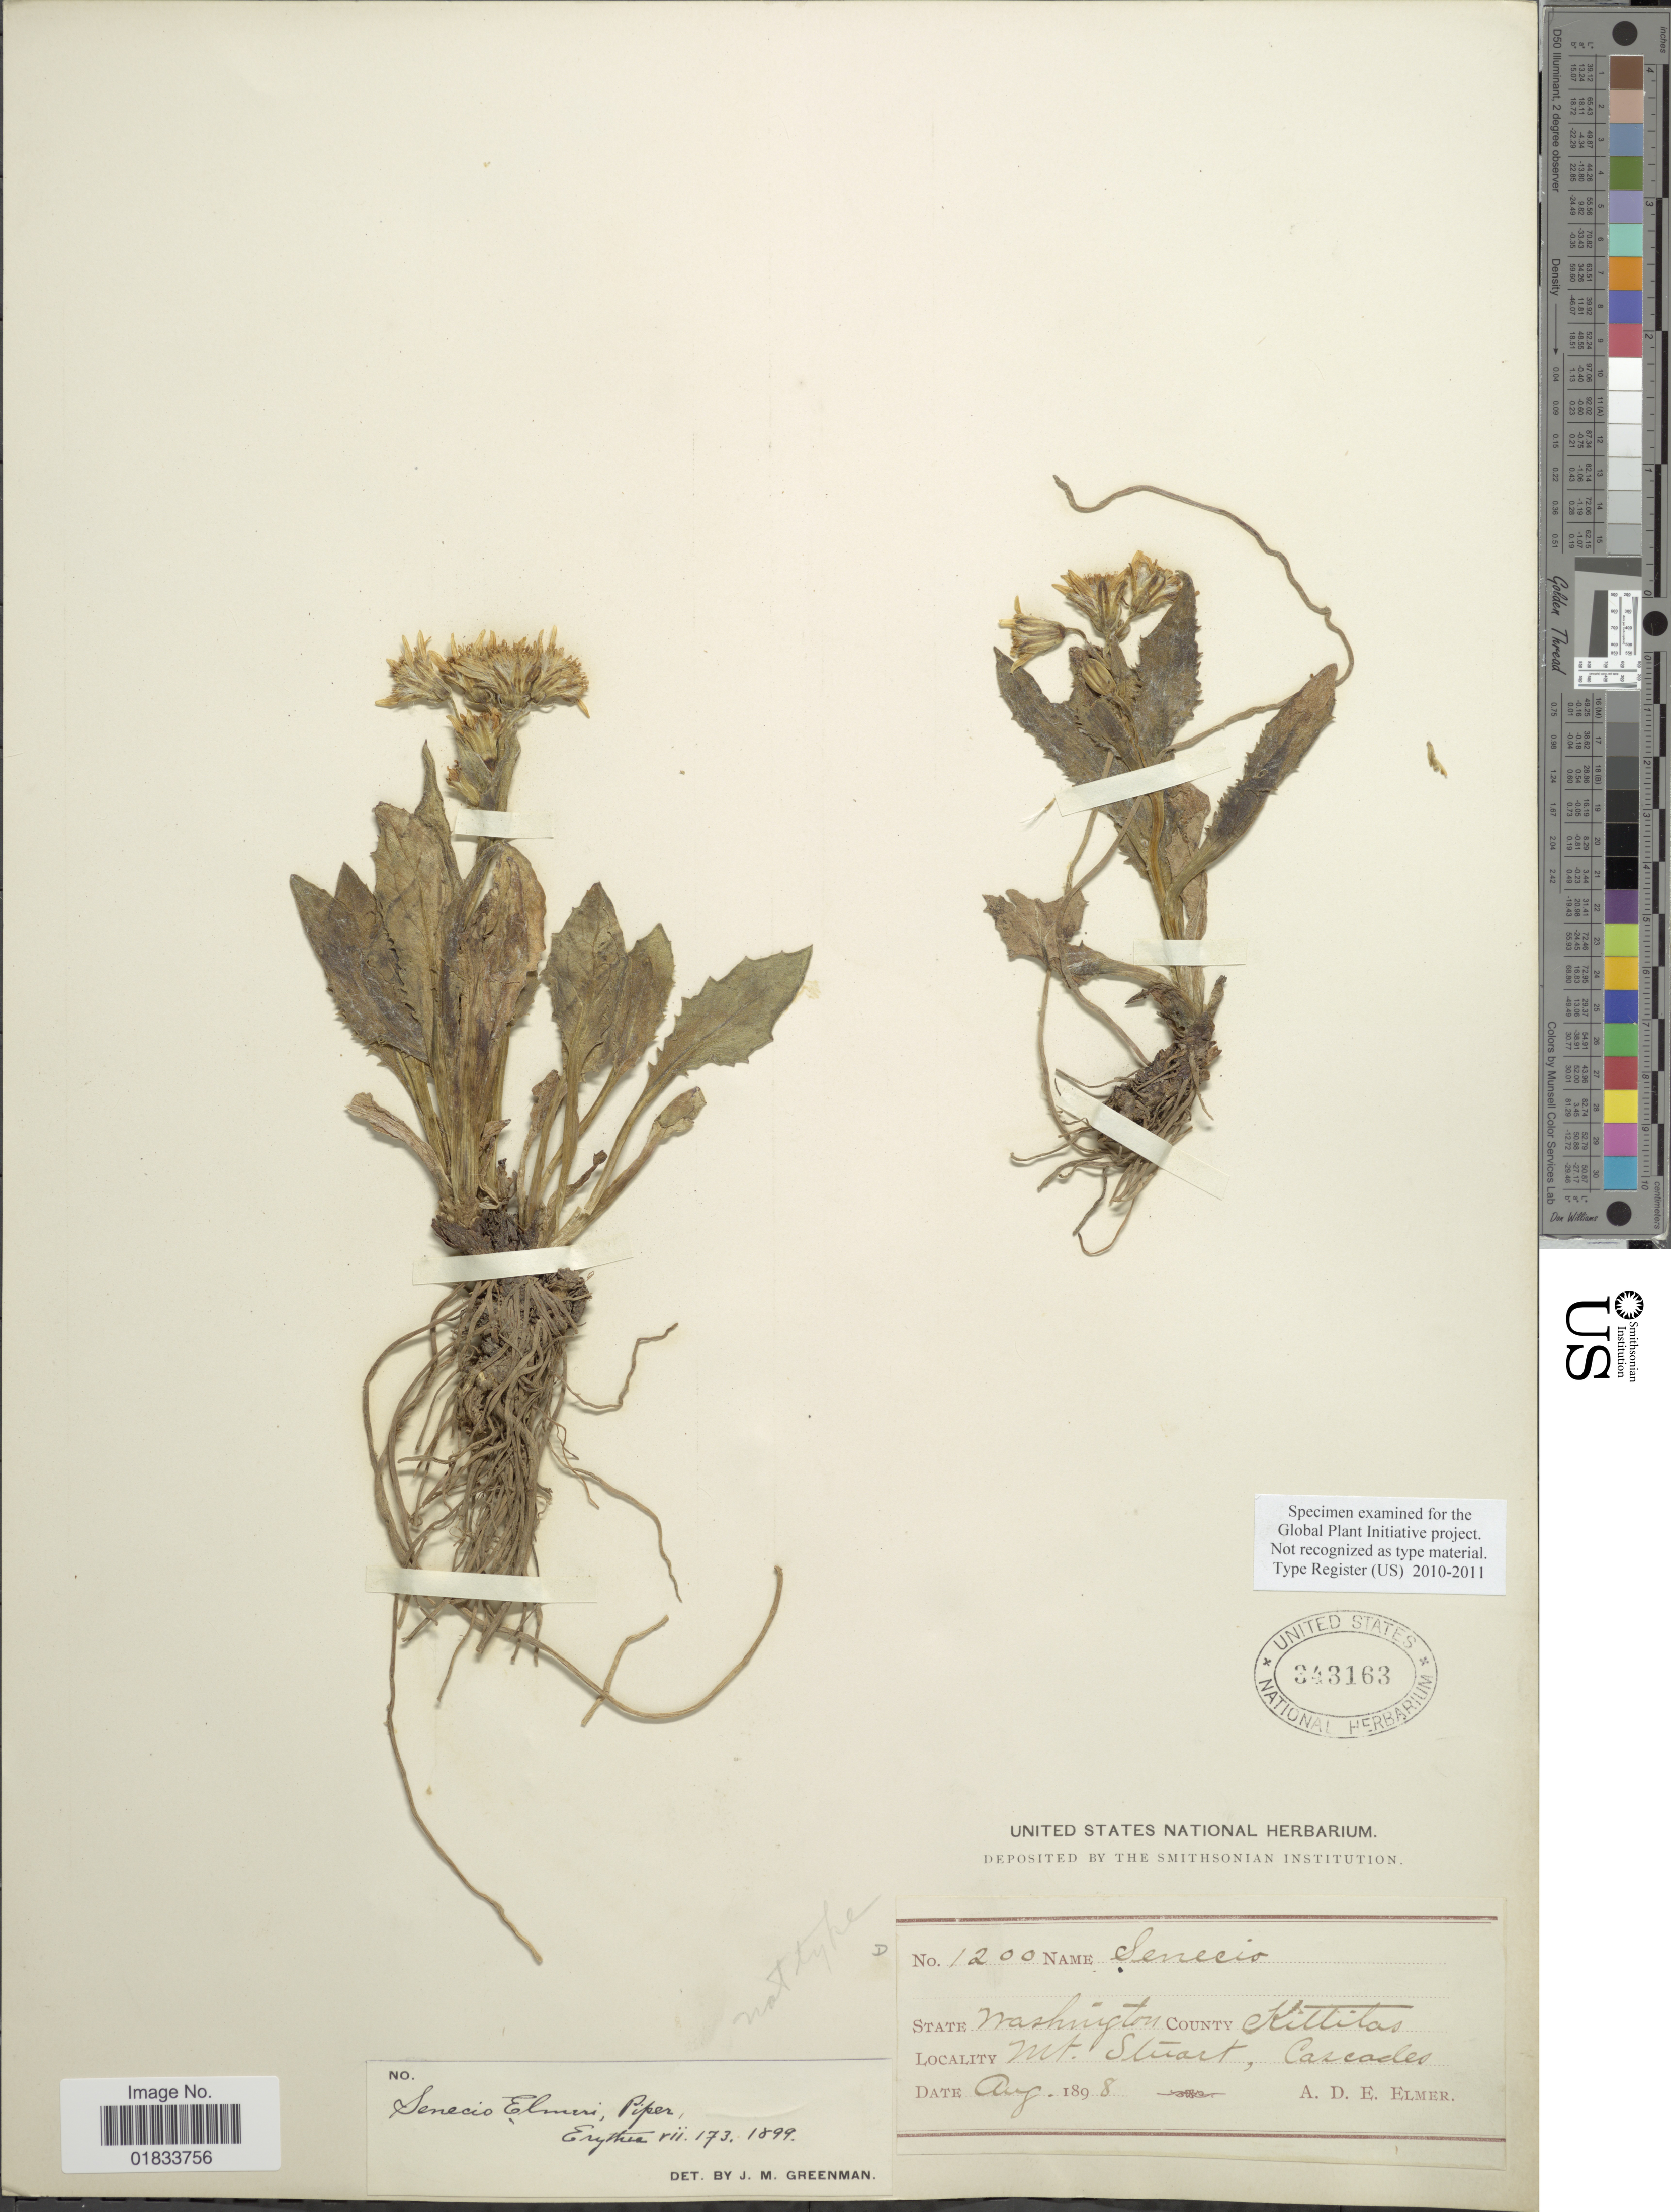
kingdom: Plantae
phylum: Tracheophyta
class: Magnoliopsida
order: Asterales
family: Asteraceae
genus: Senecio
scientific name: Senecio elmeri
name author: Piper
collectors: A. D. E. Elmer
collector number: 1200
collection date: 1898-08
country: United States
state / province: Washington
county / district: Kittitas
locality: County Kittitas, Mt. Stuart, Cascades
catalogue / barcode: US 343163